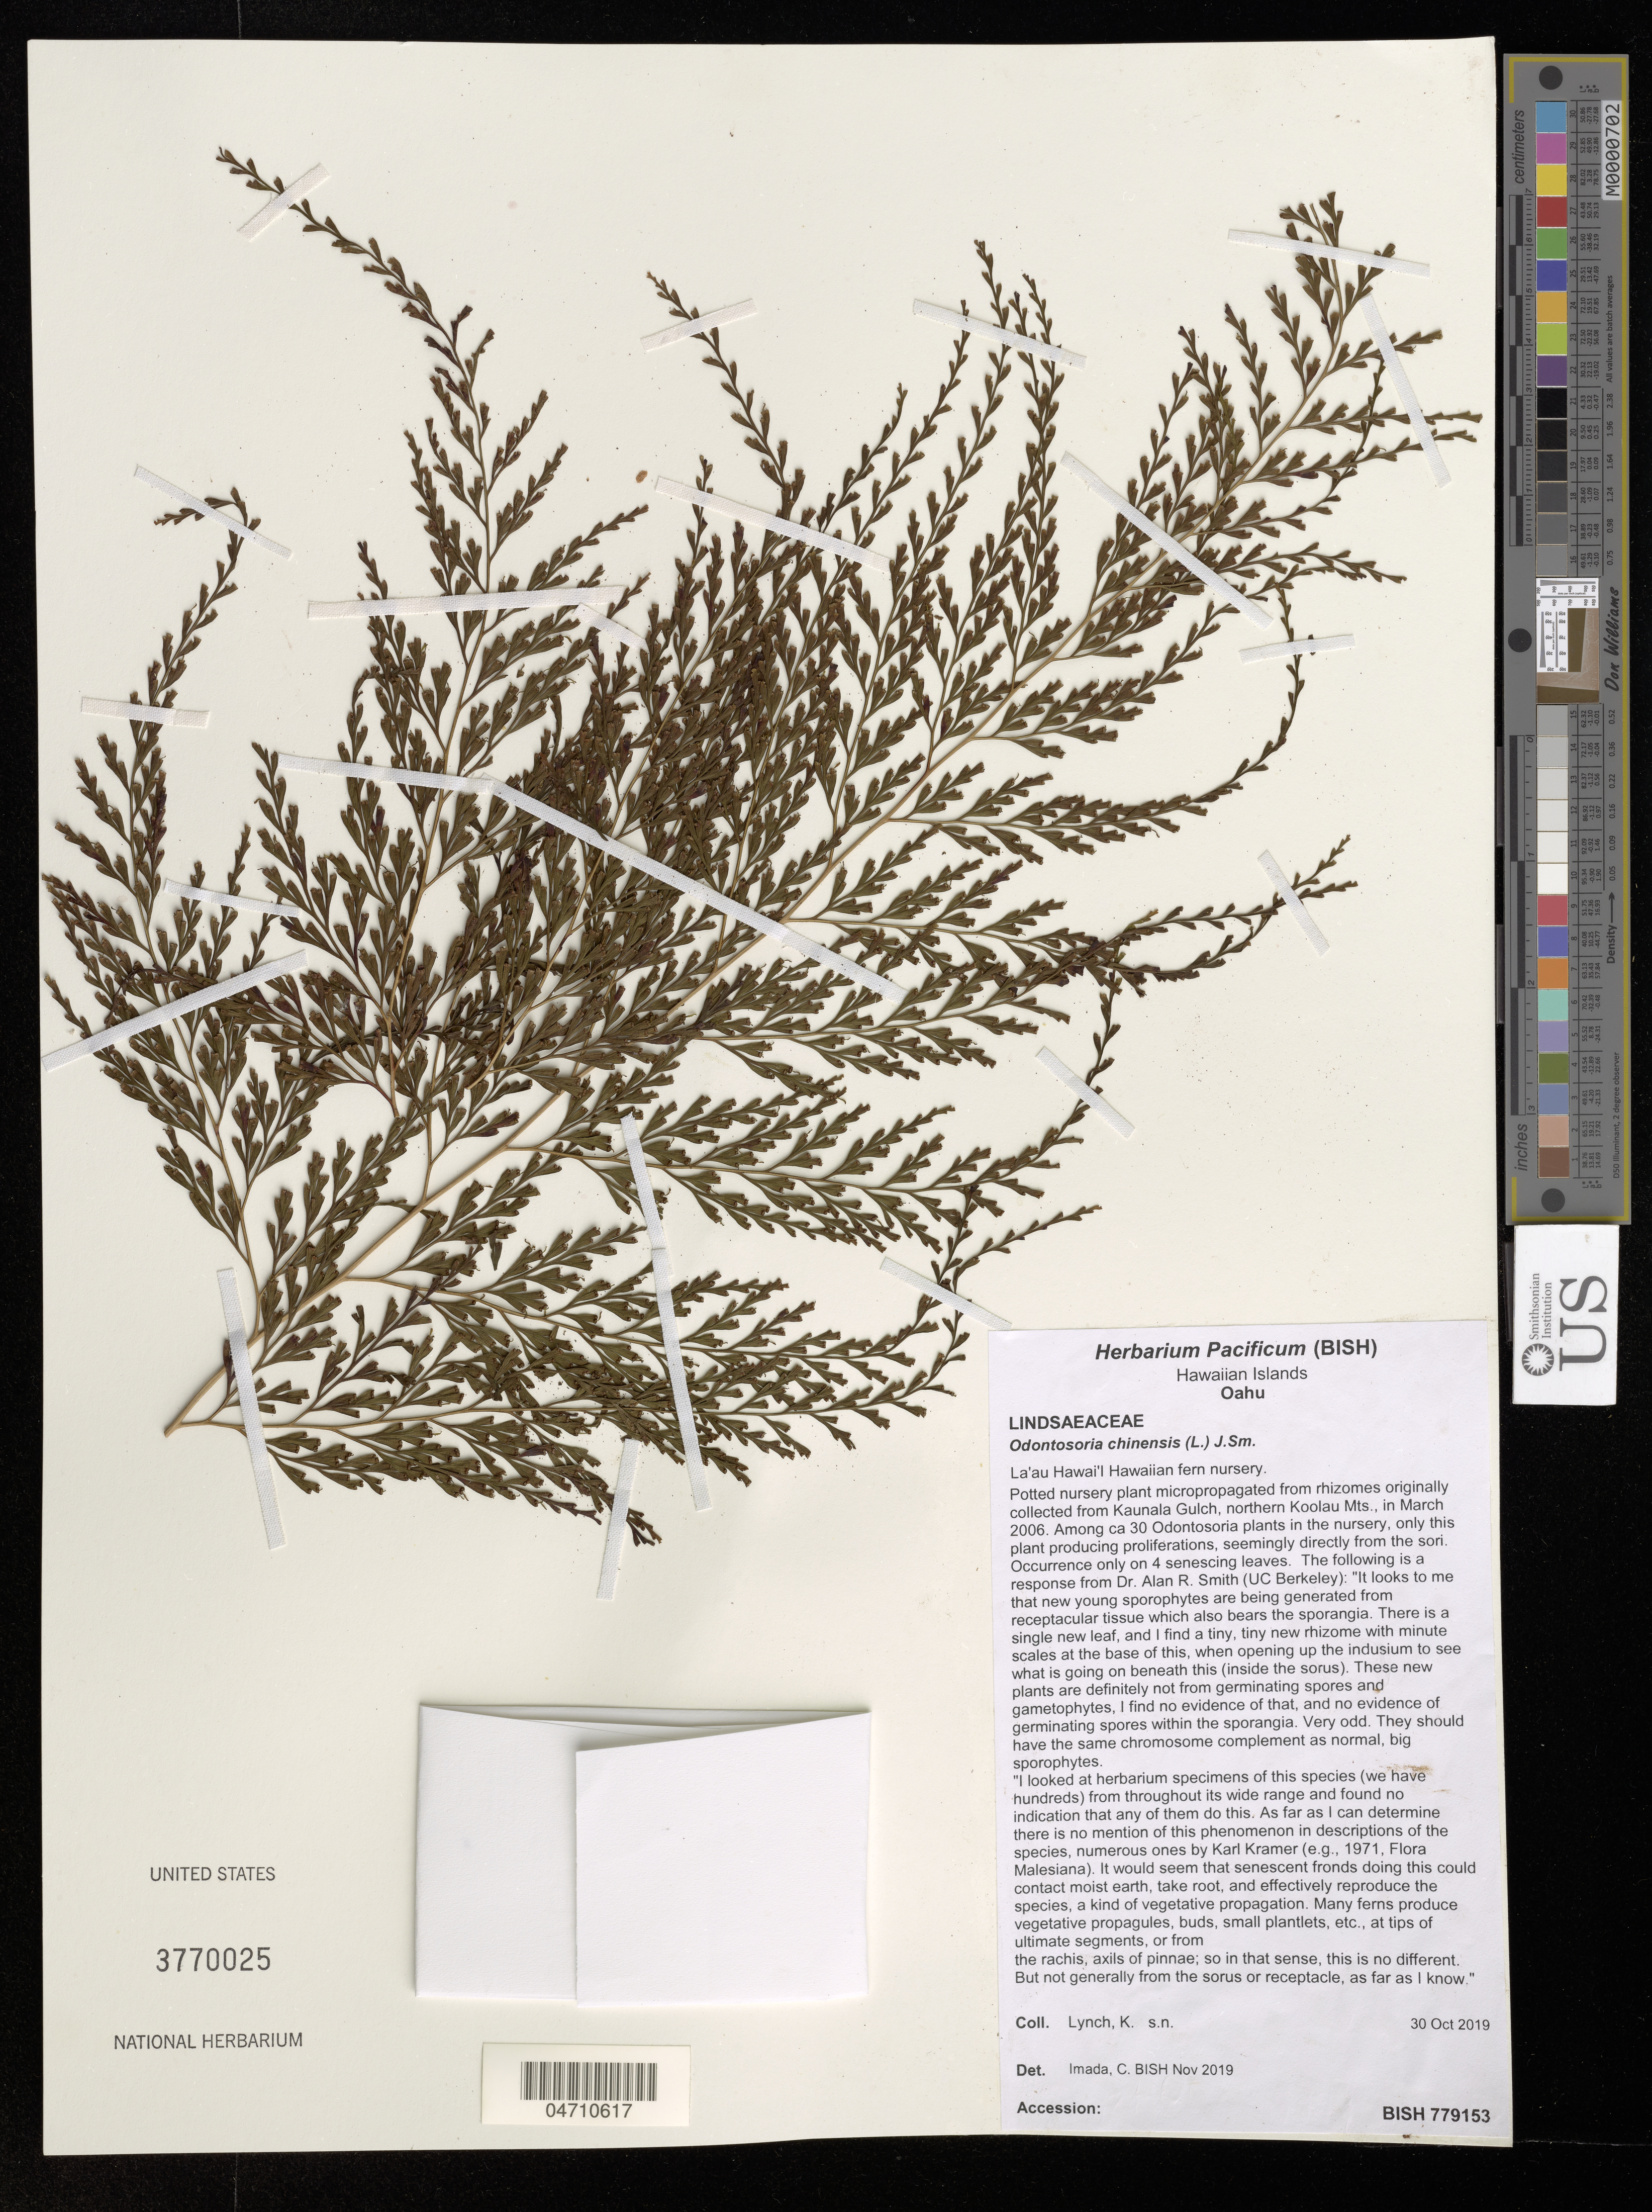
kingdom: Plantae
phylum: Tracheophyta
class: Polypodiopsida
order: Polypodiales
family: Lindsaeaceae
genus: Sphenomeris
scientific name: Sphenomeris chinensis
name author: (L.) Maxon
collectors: K. Lynch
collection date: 2019-10-30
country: United States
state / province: Hawaii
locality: Hawaiian Islands. Oahu. La'au Hawai'l Hawaiian fern nursery.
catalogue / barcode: US 3770025